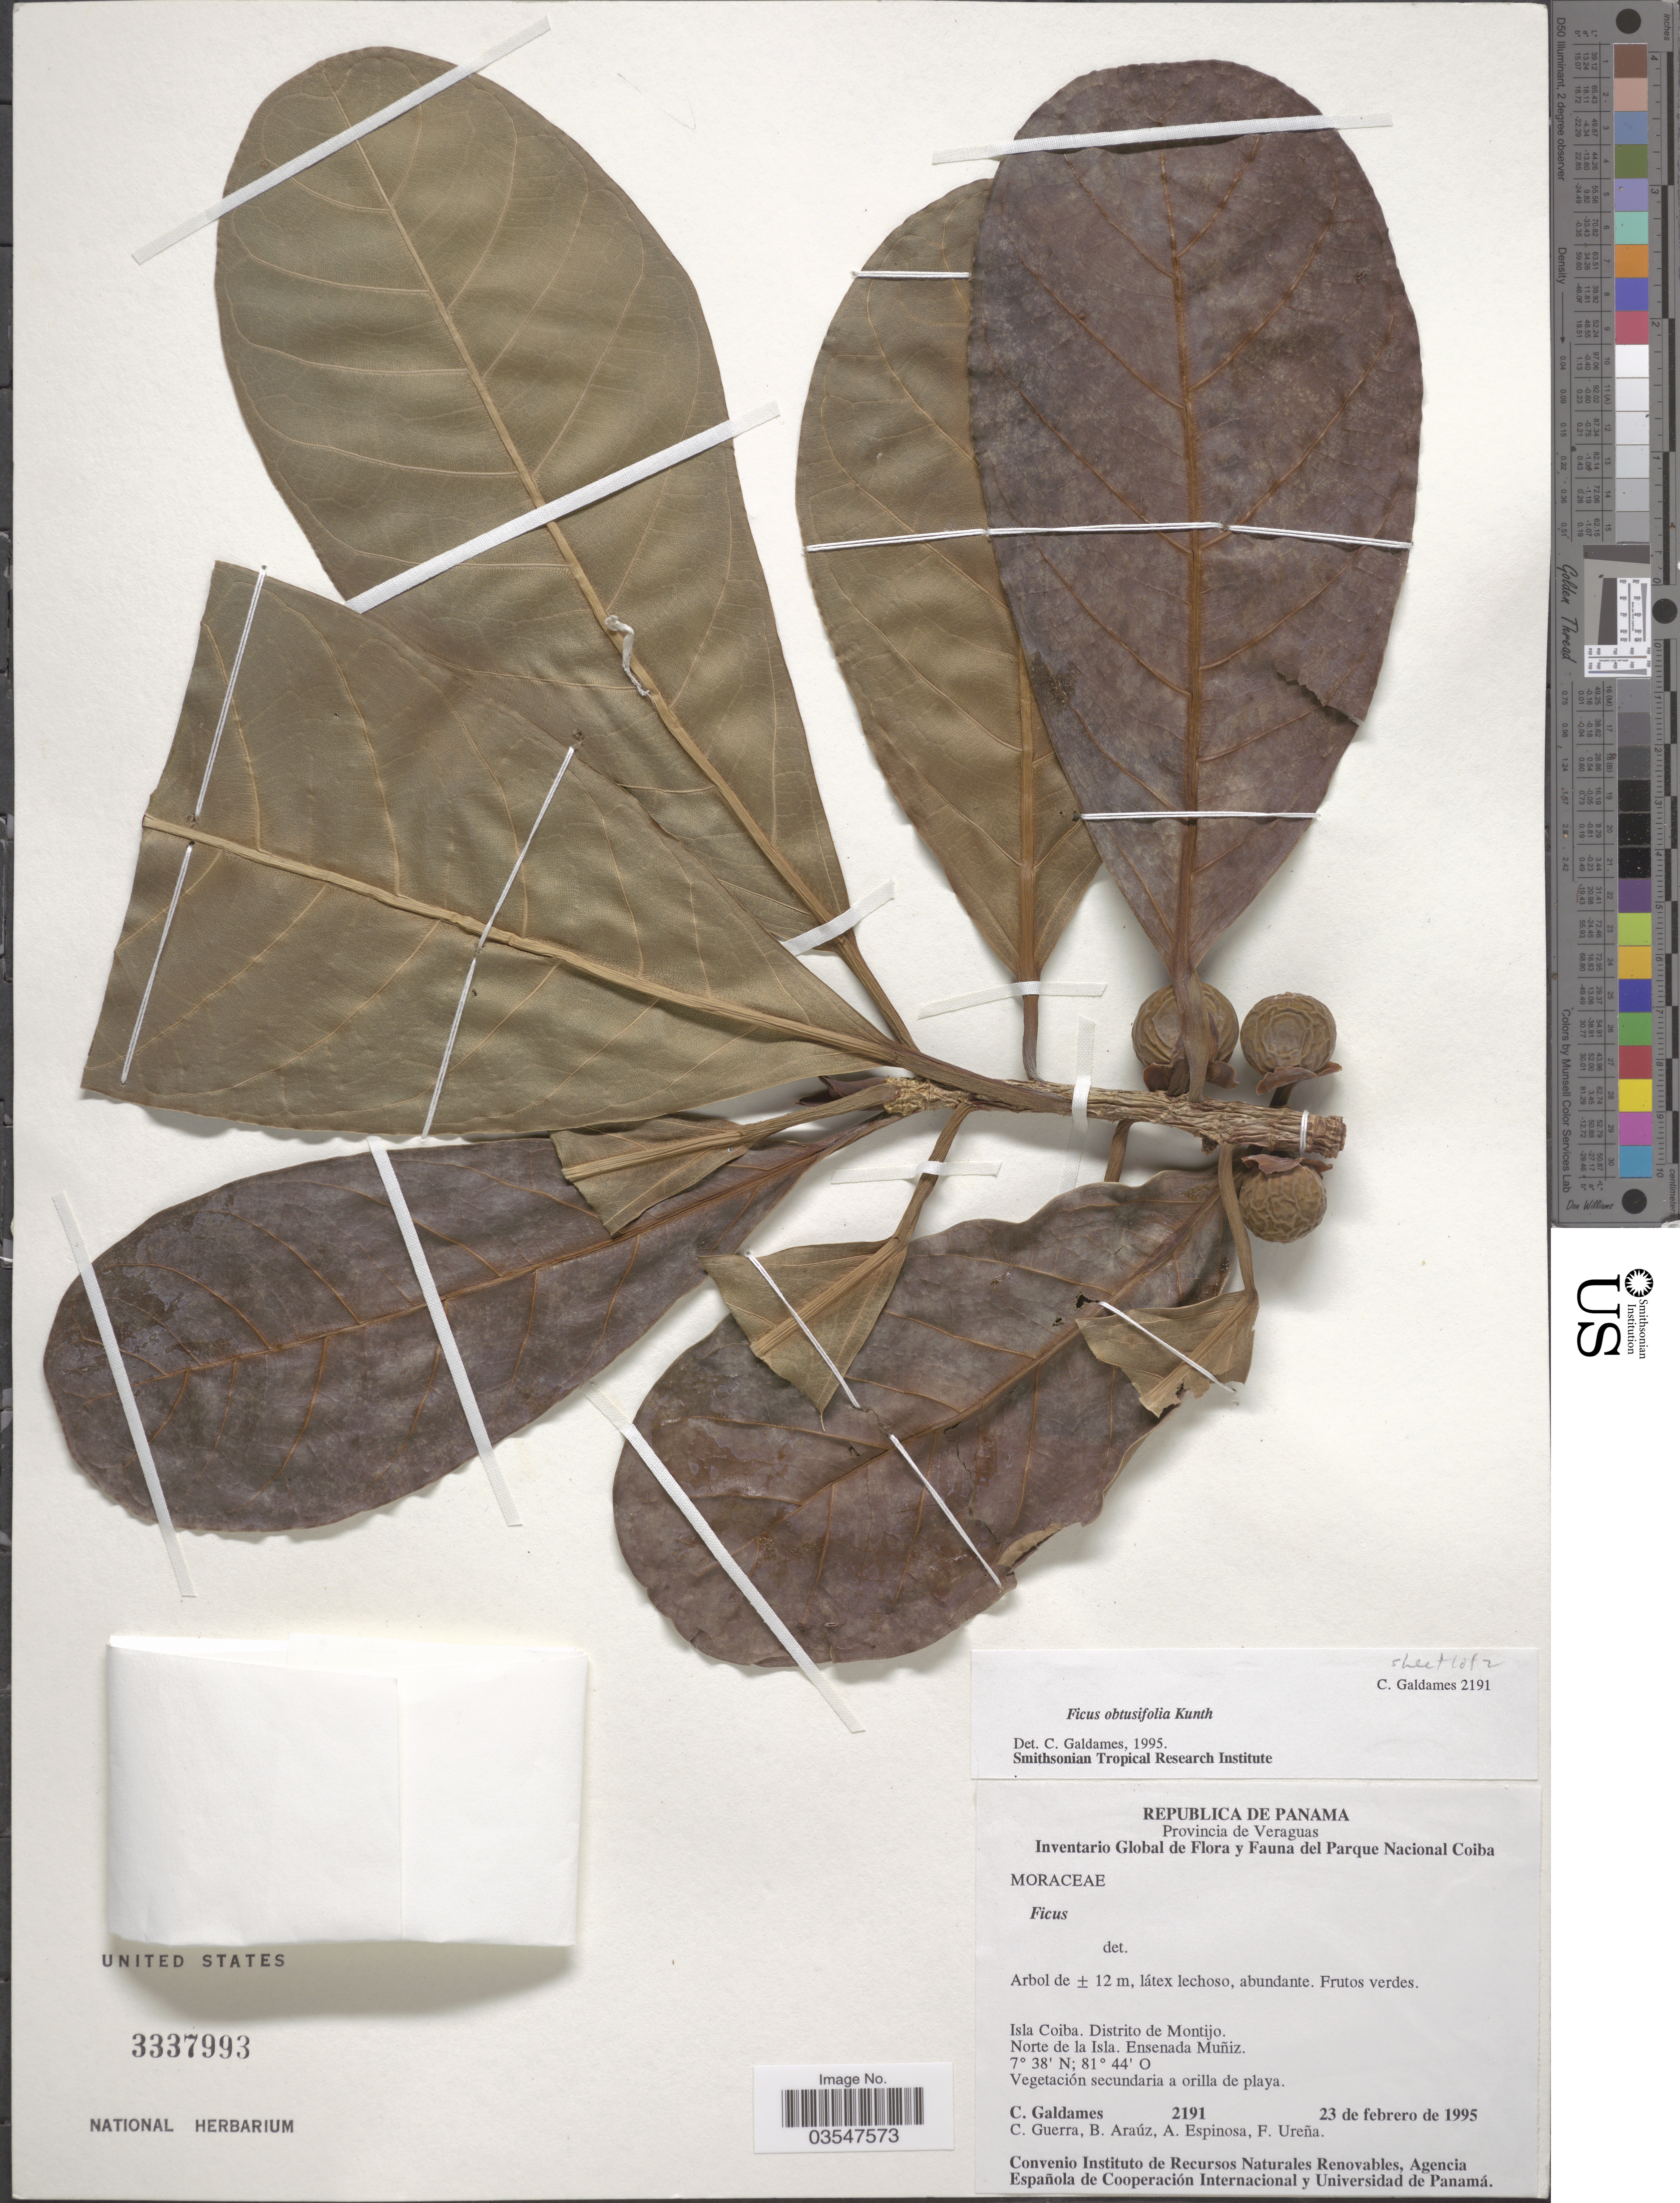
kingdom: Plantae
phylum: Tracheophyta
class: Magnoliopsida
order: Rosales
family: Moraceae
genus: Ficus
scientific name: Ficus obtusifolia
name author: Kunth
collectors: C. Galdames, C. Guerra, B. Araúz, A. Espinosa & F. Ureña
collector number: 2191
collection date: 1995-02-23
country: Panama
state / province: Veraguas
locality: Isla Coiba. Distrito de Montijo. Norte de la Isla. Ensenada Muñiz.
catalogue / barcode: US 3337993